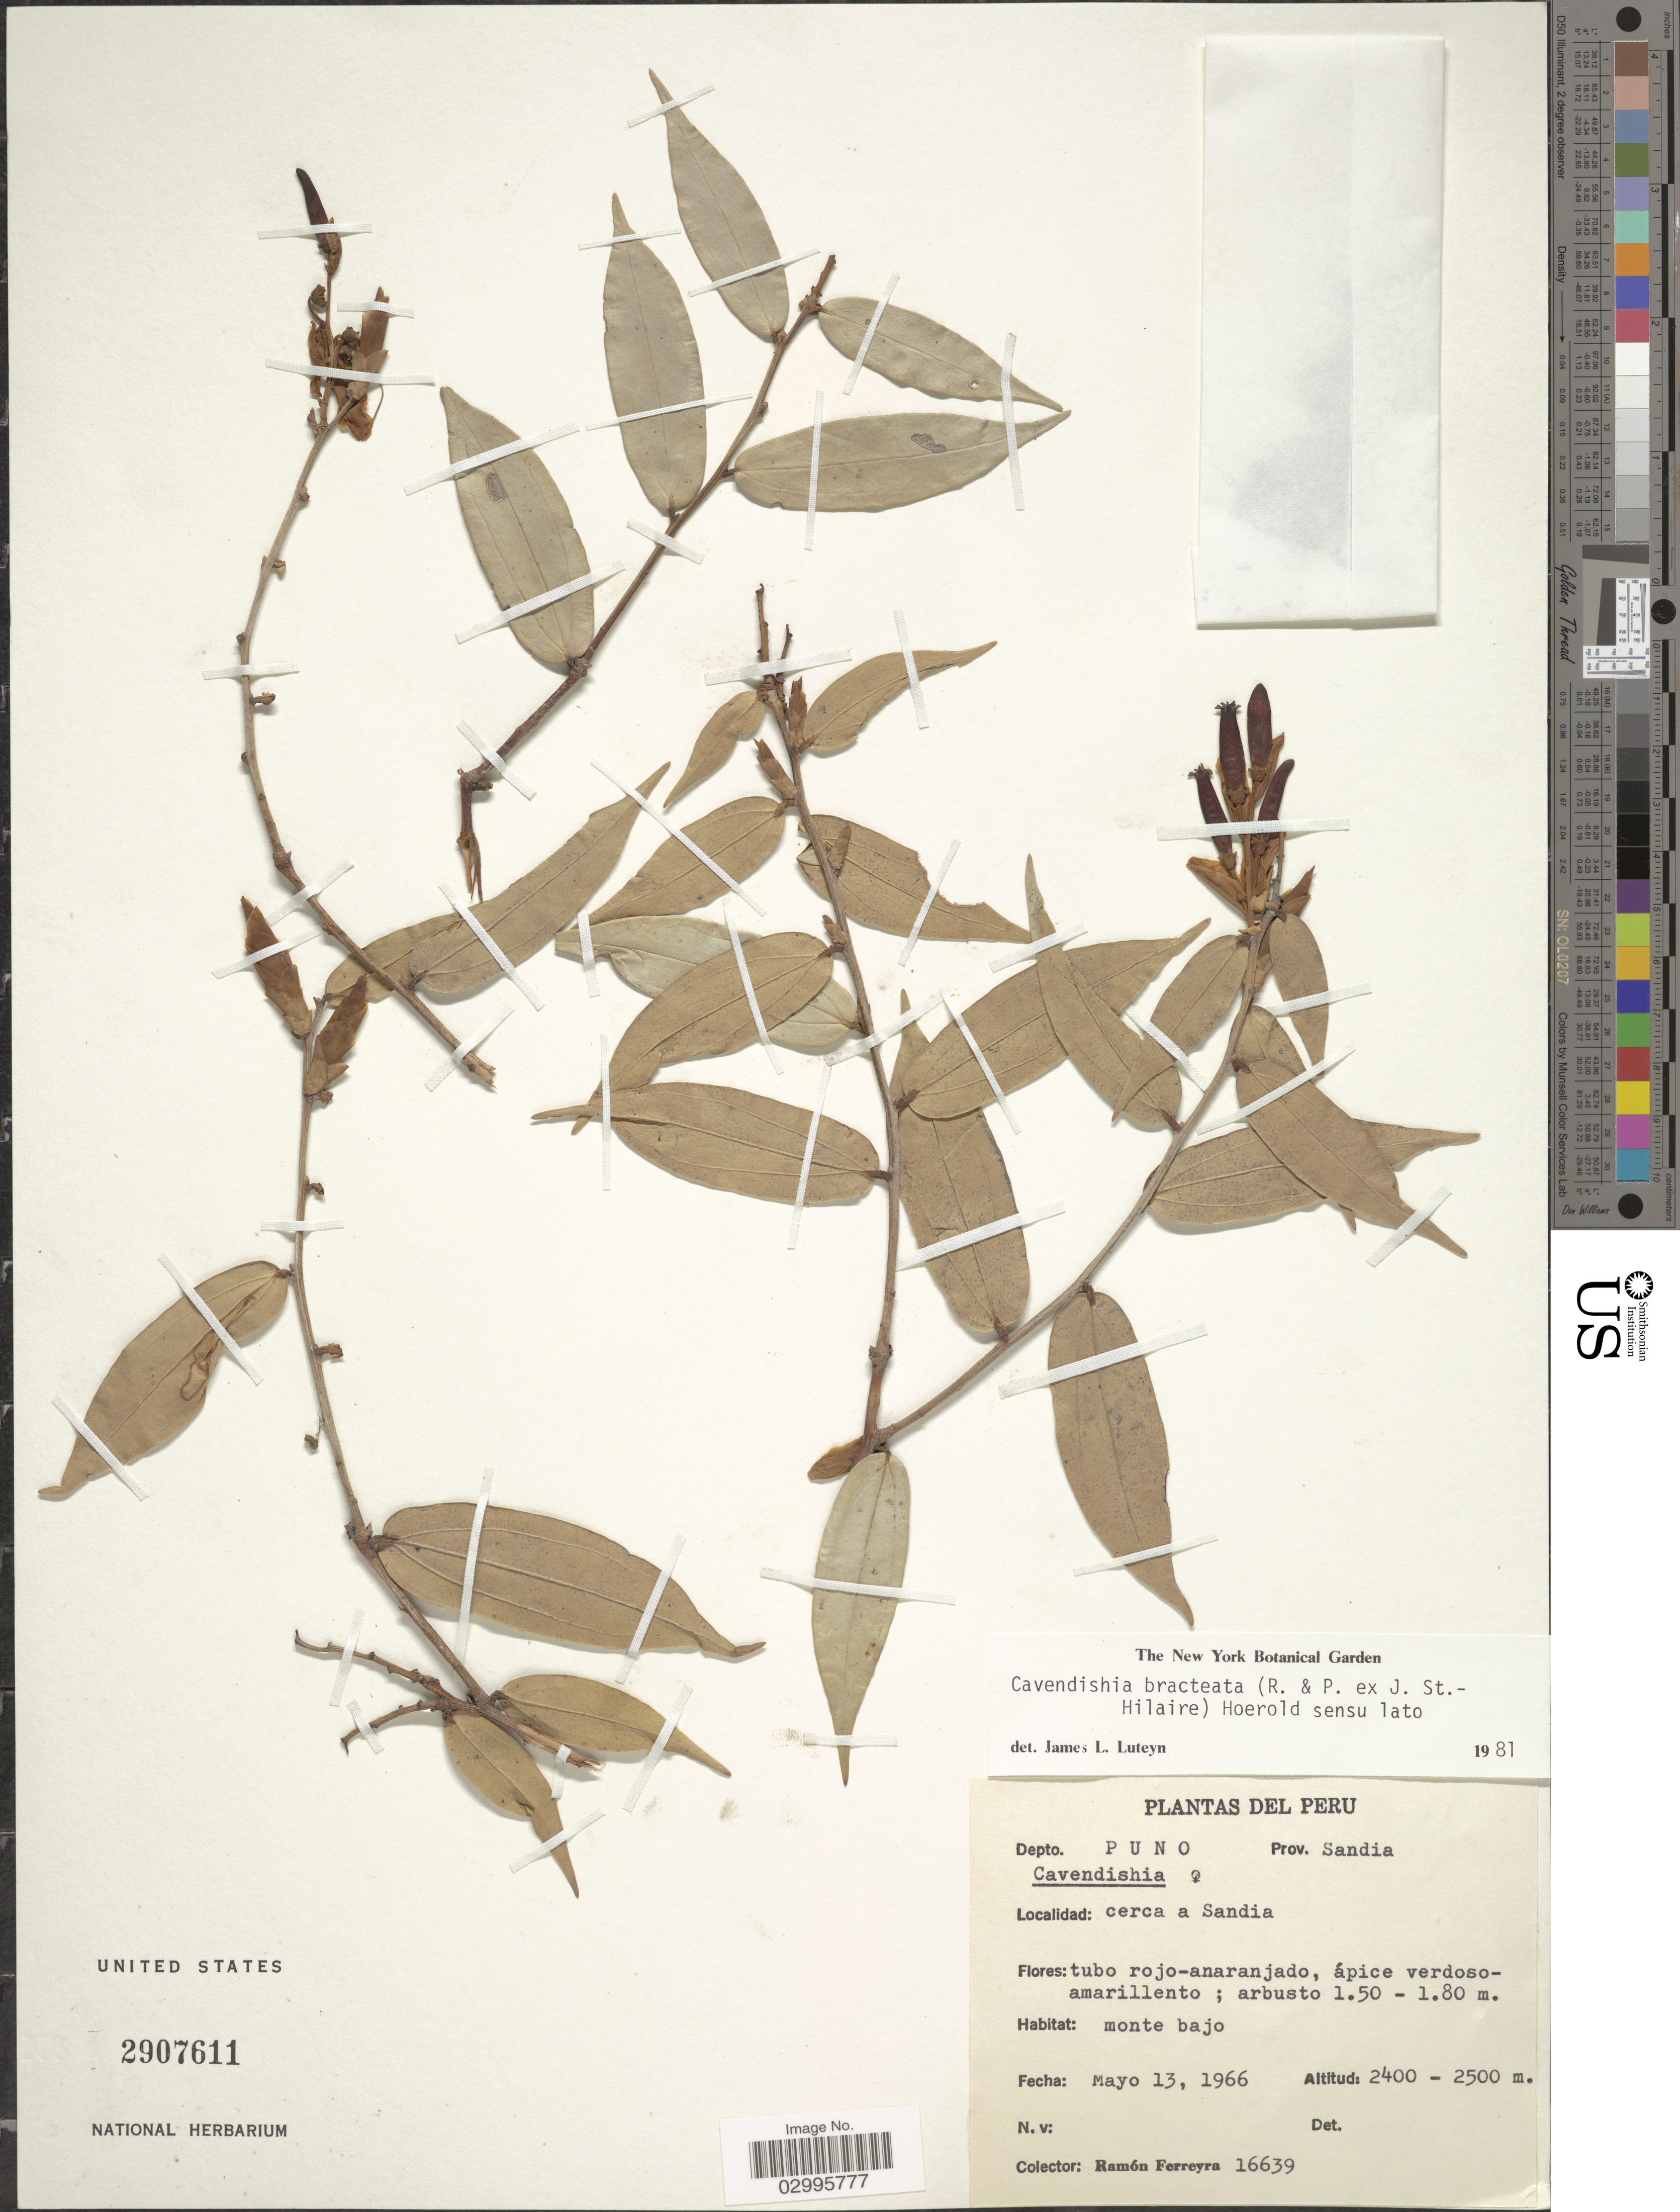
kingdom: Plantae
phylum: Tracheophyta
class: Magnoliopsida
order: Ericales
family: Ericaceae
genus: Cavendishia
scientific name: Cavendishia bracteata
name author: (Ruiz & Pav. ex J. St.-Hil.) Hoerold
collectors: R. A. Ferreyra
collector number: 16639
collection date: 1966-05-13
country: Peru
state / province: Puno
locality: Depto. Puno, Prov. Sandia. Cerca a Sandia.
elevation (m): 2400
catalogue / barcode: US 2907611